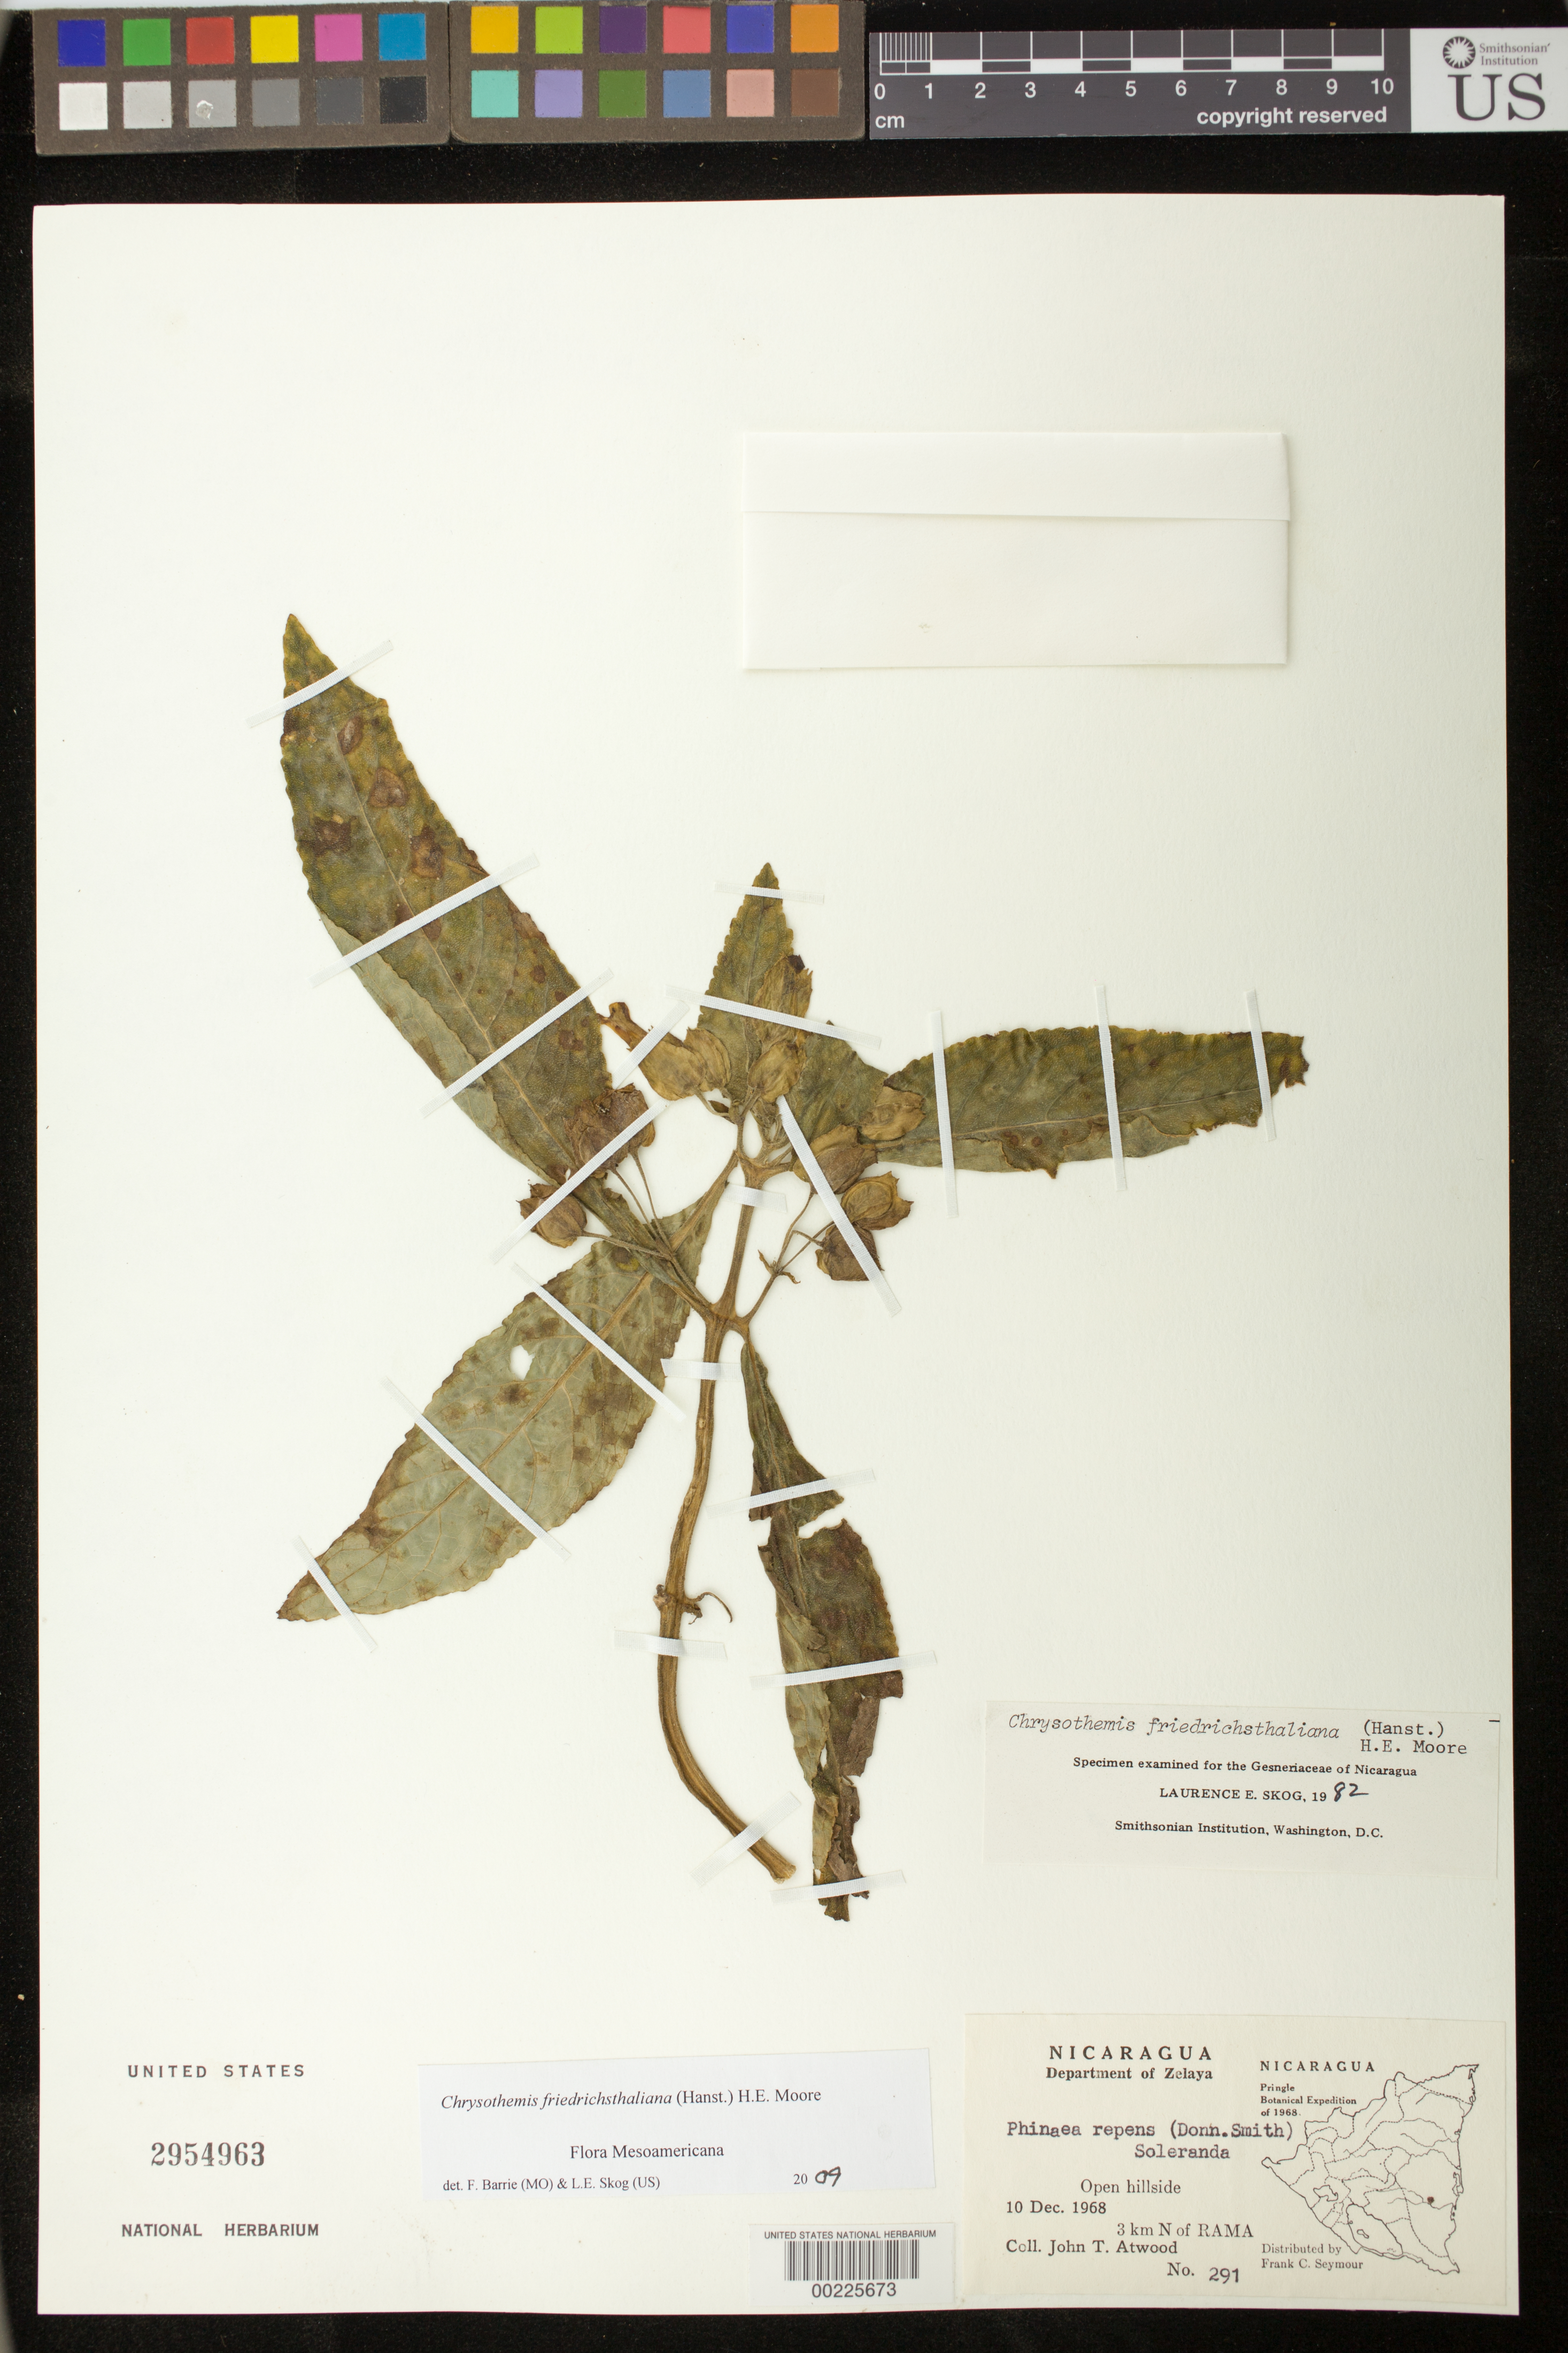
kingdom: Plantae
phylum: Tracheophyta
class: Magnoliopsida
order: Lamiales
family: Gesneriaceae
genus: Chrysothemis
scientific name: Chrysothemis friedrichsthaliana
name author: (Hanst.) H.E. Moore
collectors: J. T. Atwood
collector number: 291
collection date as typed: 10 Dec 1968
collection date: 1968-12-10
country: Nicaragua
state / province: Atlántico Sur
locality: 3 km N of Rama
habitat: Open hillside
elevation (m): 50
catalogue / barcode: US 2954963